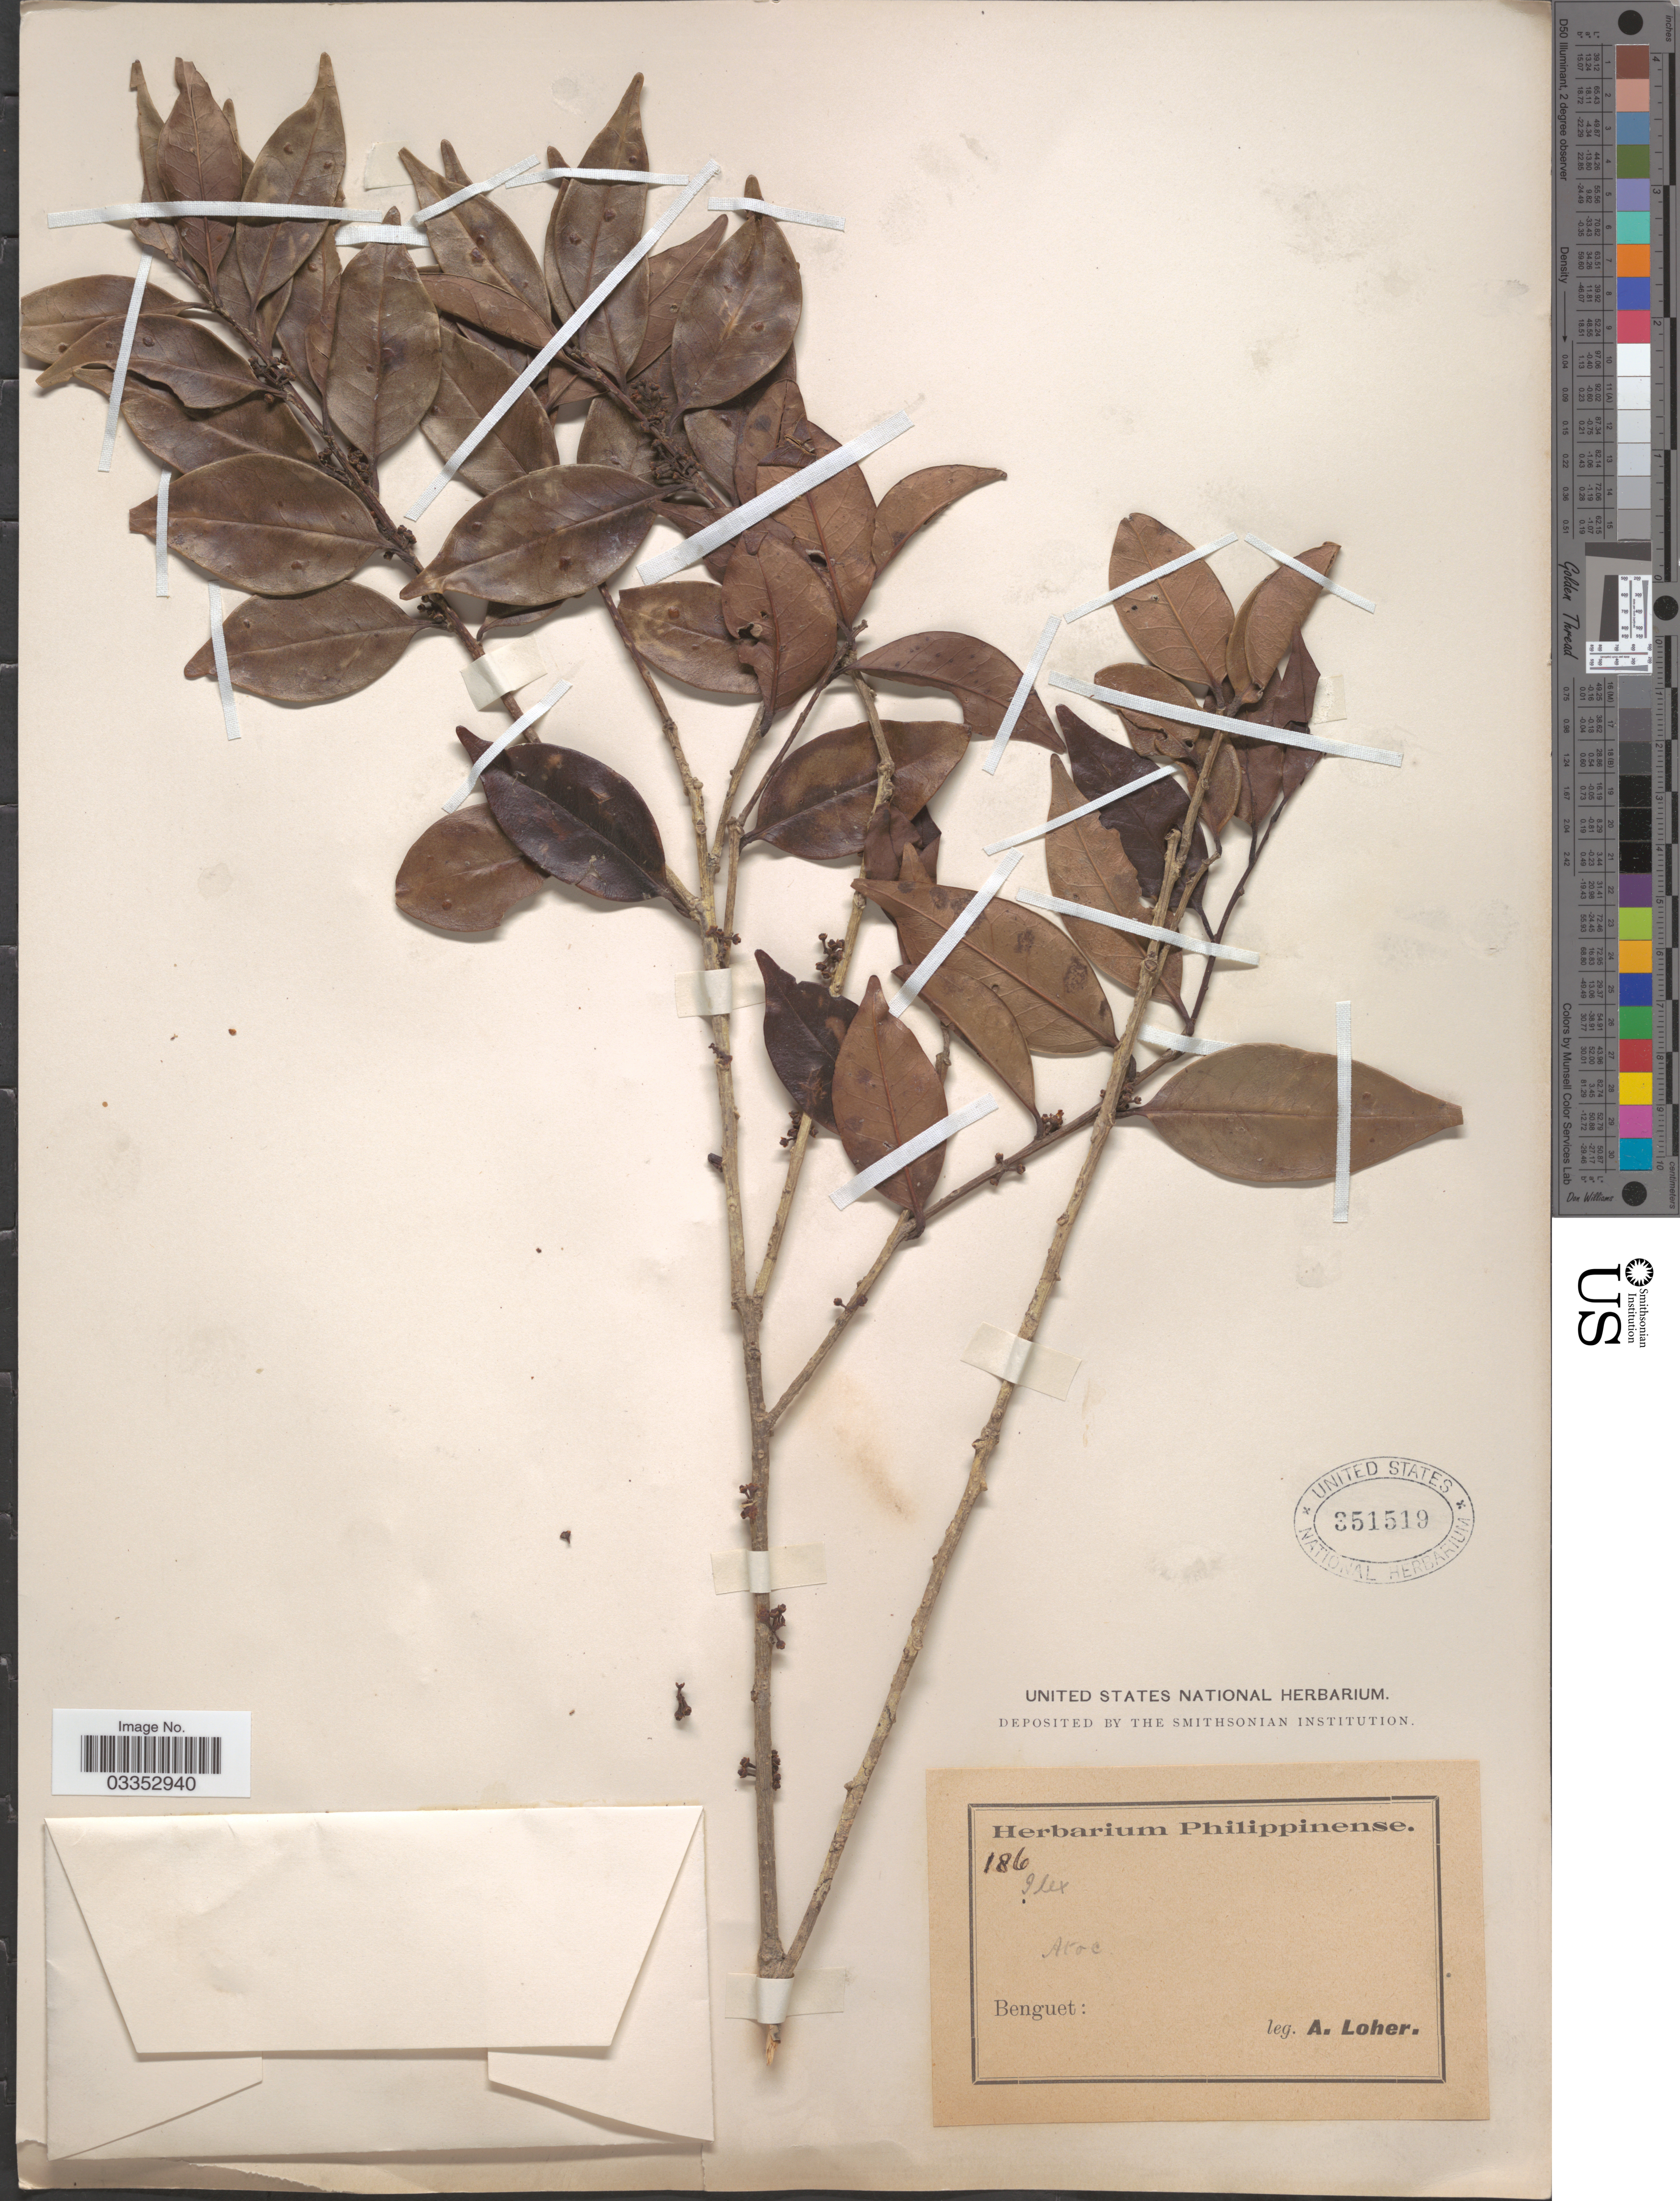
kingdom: Plantae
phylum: Tracheophyta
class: Magnoliopsida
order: Aquifoliales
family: Aquifoliaceae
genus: Ilex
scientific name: Ilex sp.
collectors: A. Loher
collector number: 186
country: Philippines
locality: Atoc, Benguet.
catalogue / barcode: US 351519